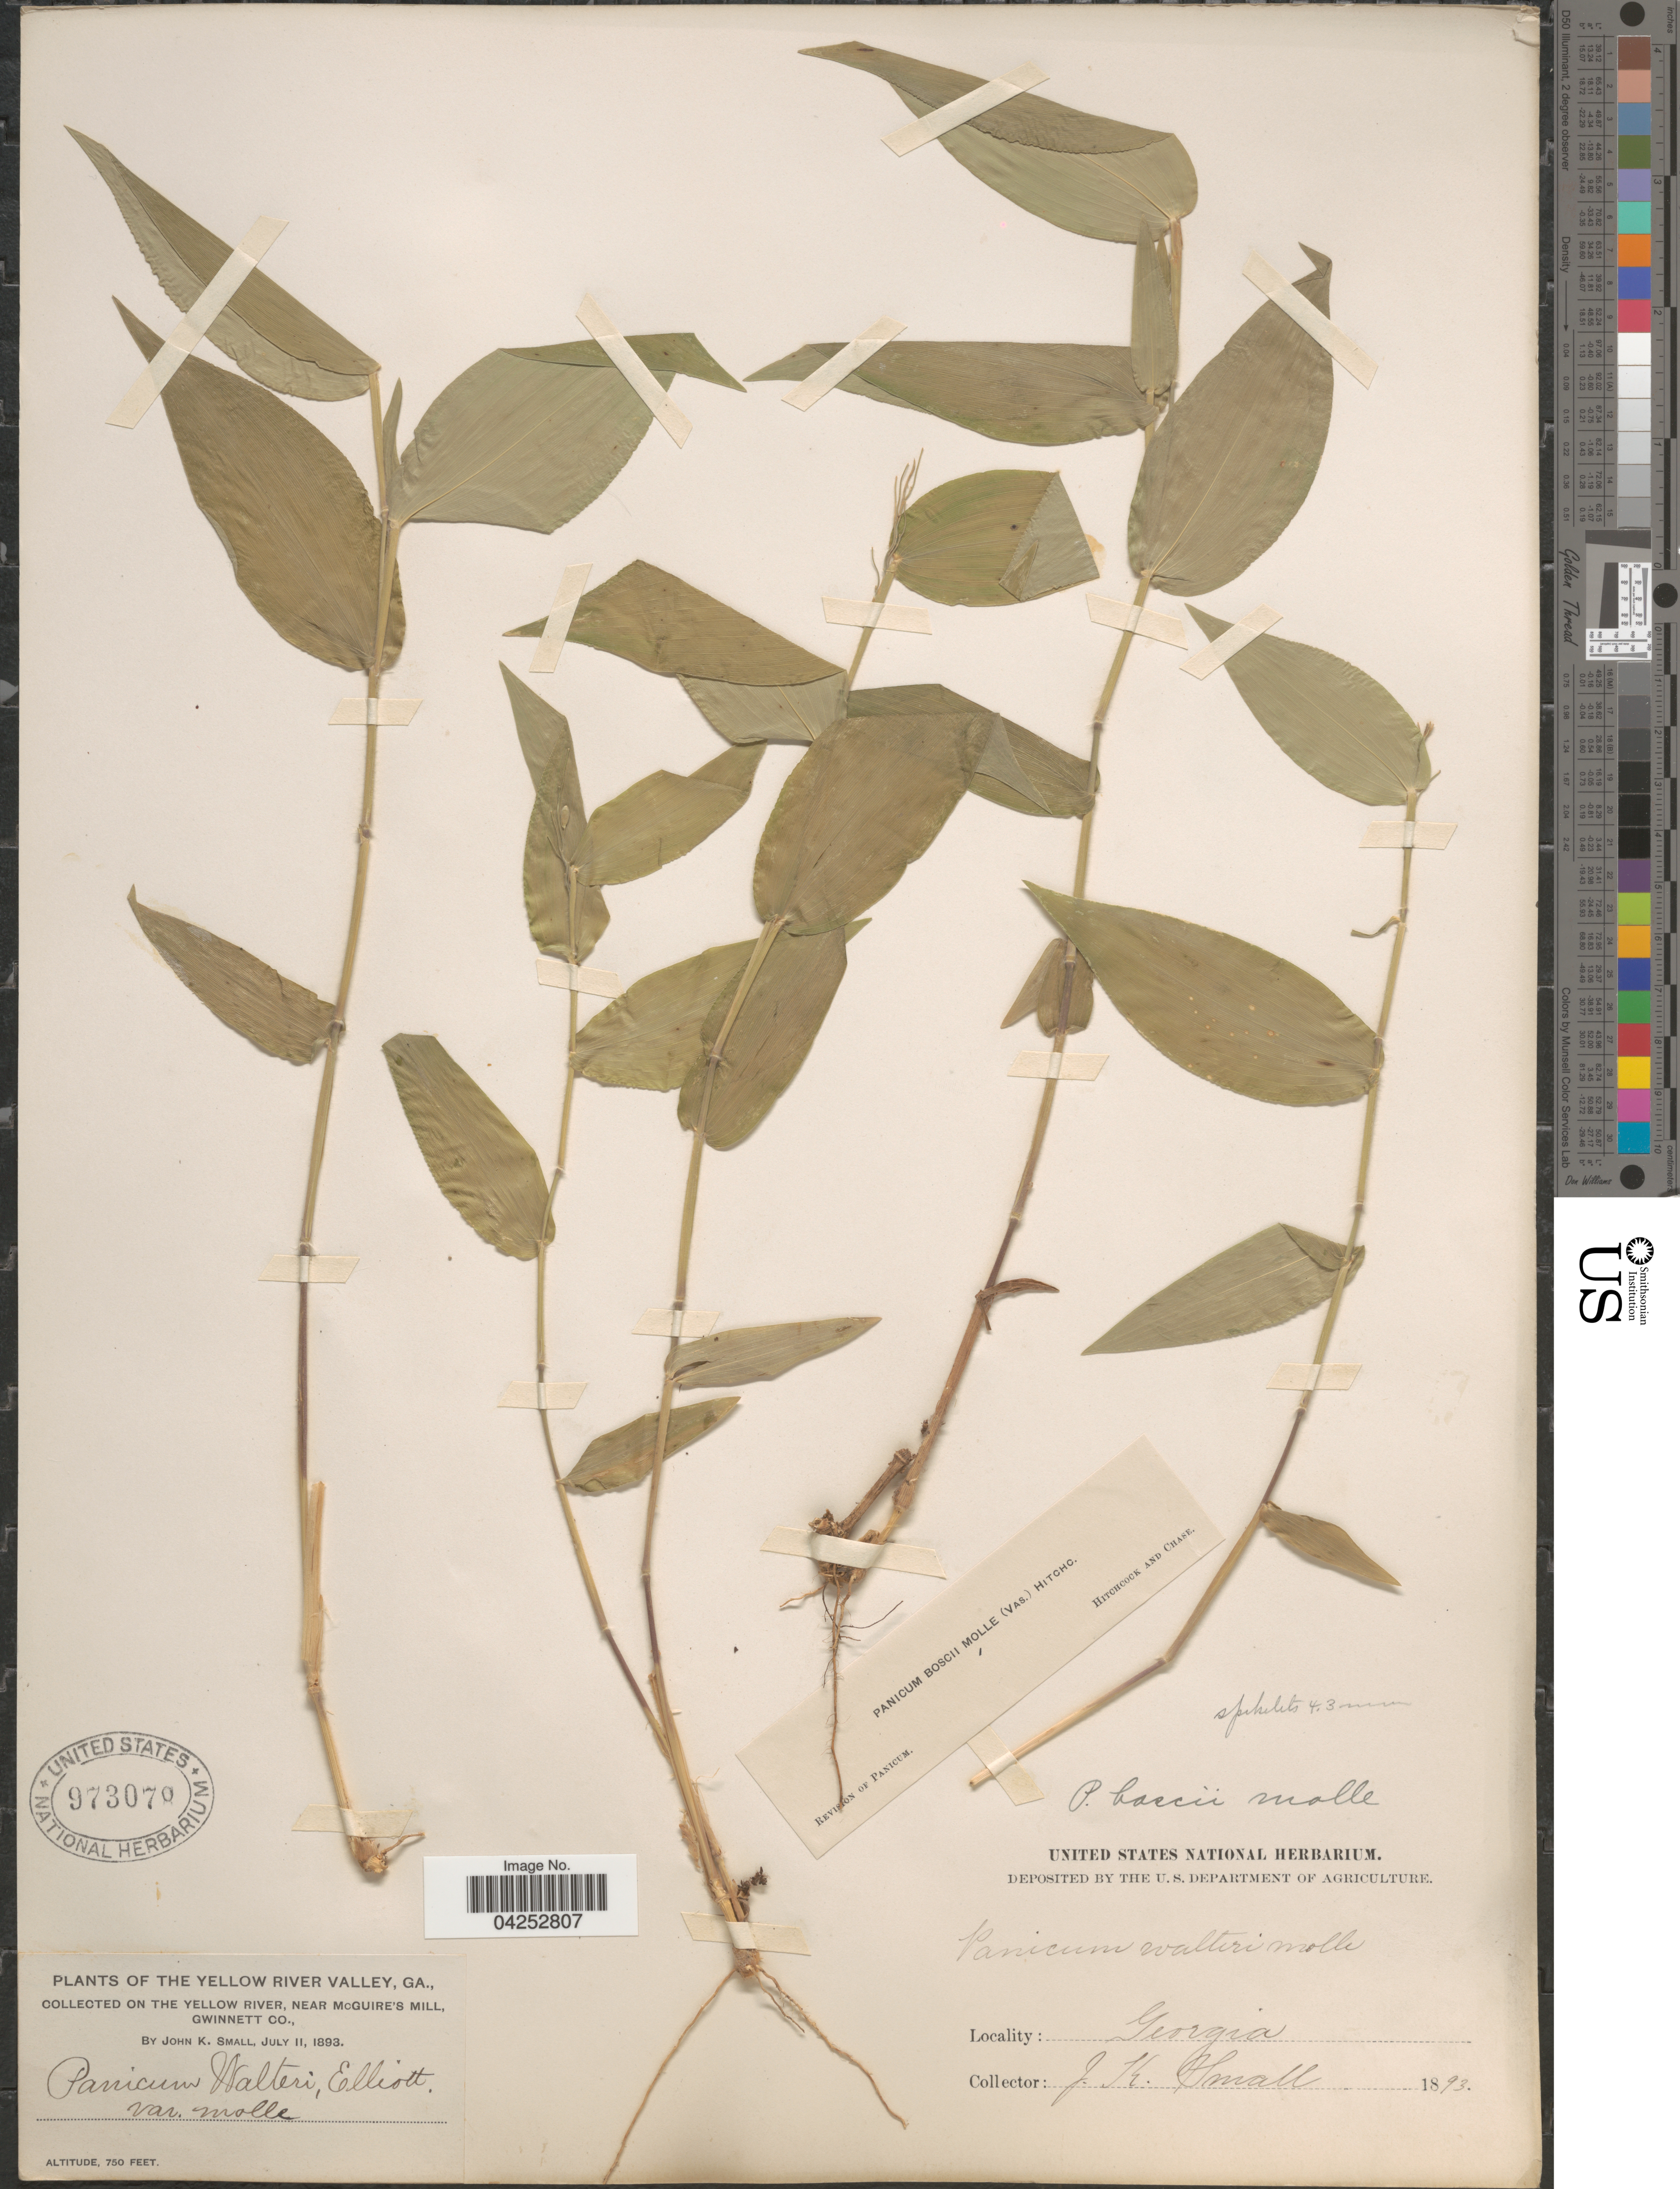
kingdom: Plantae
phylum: Tracheophyta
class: Liliopsida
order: Poales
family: Poaceae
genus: Dichanthelium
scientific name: Dichanthelium boscii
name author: (Poir.) Gould & C.A. Clark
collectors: J. K. Small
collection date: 1893-07-11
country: United States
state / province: Georgia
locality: The Yellow River Valley. On the Yellow River, near McGuire's Mill, Gwinnett Co.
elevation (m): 229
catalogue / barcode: US 973078